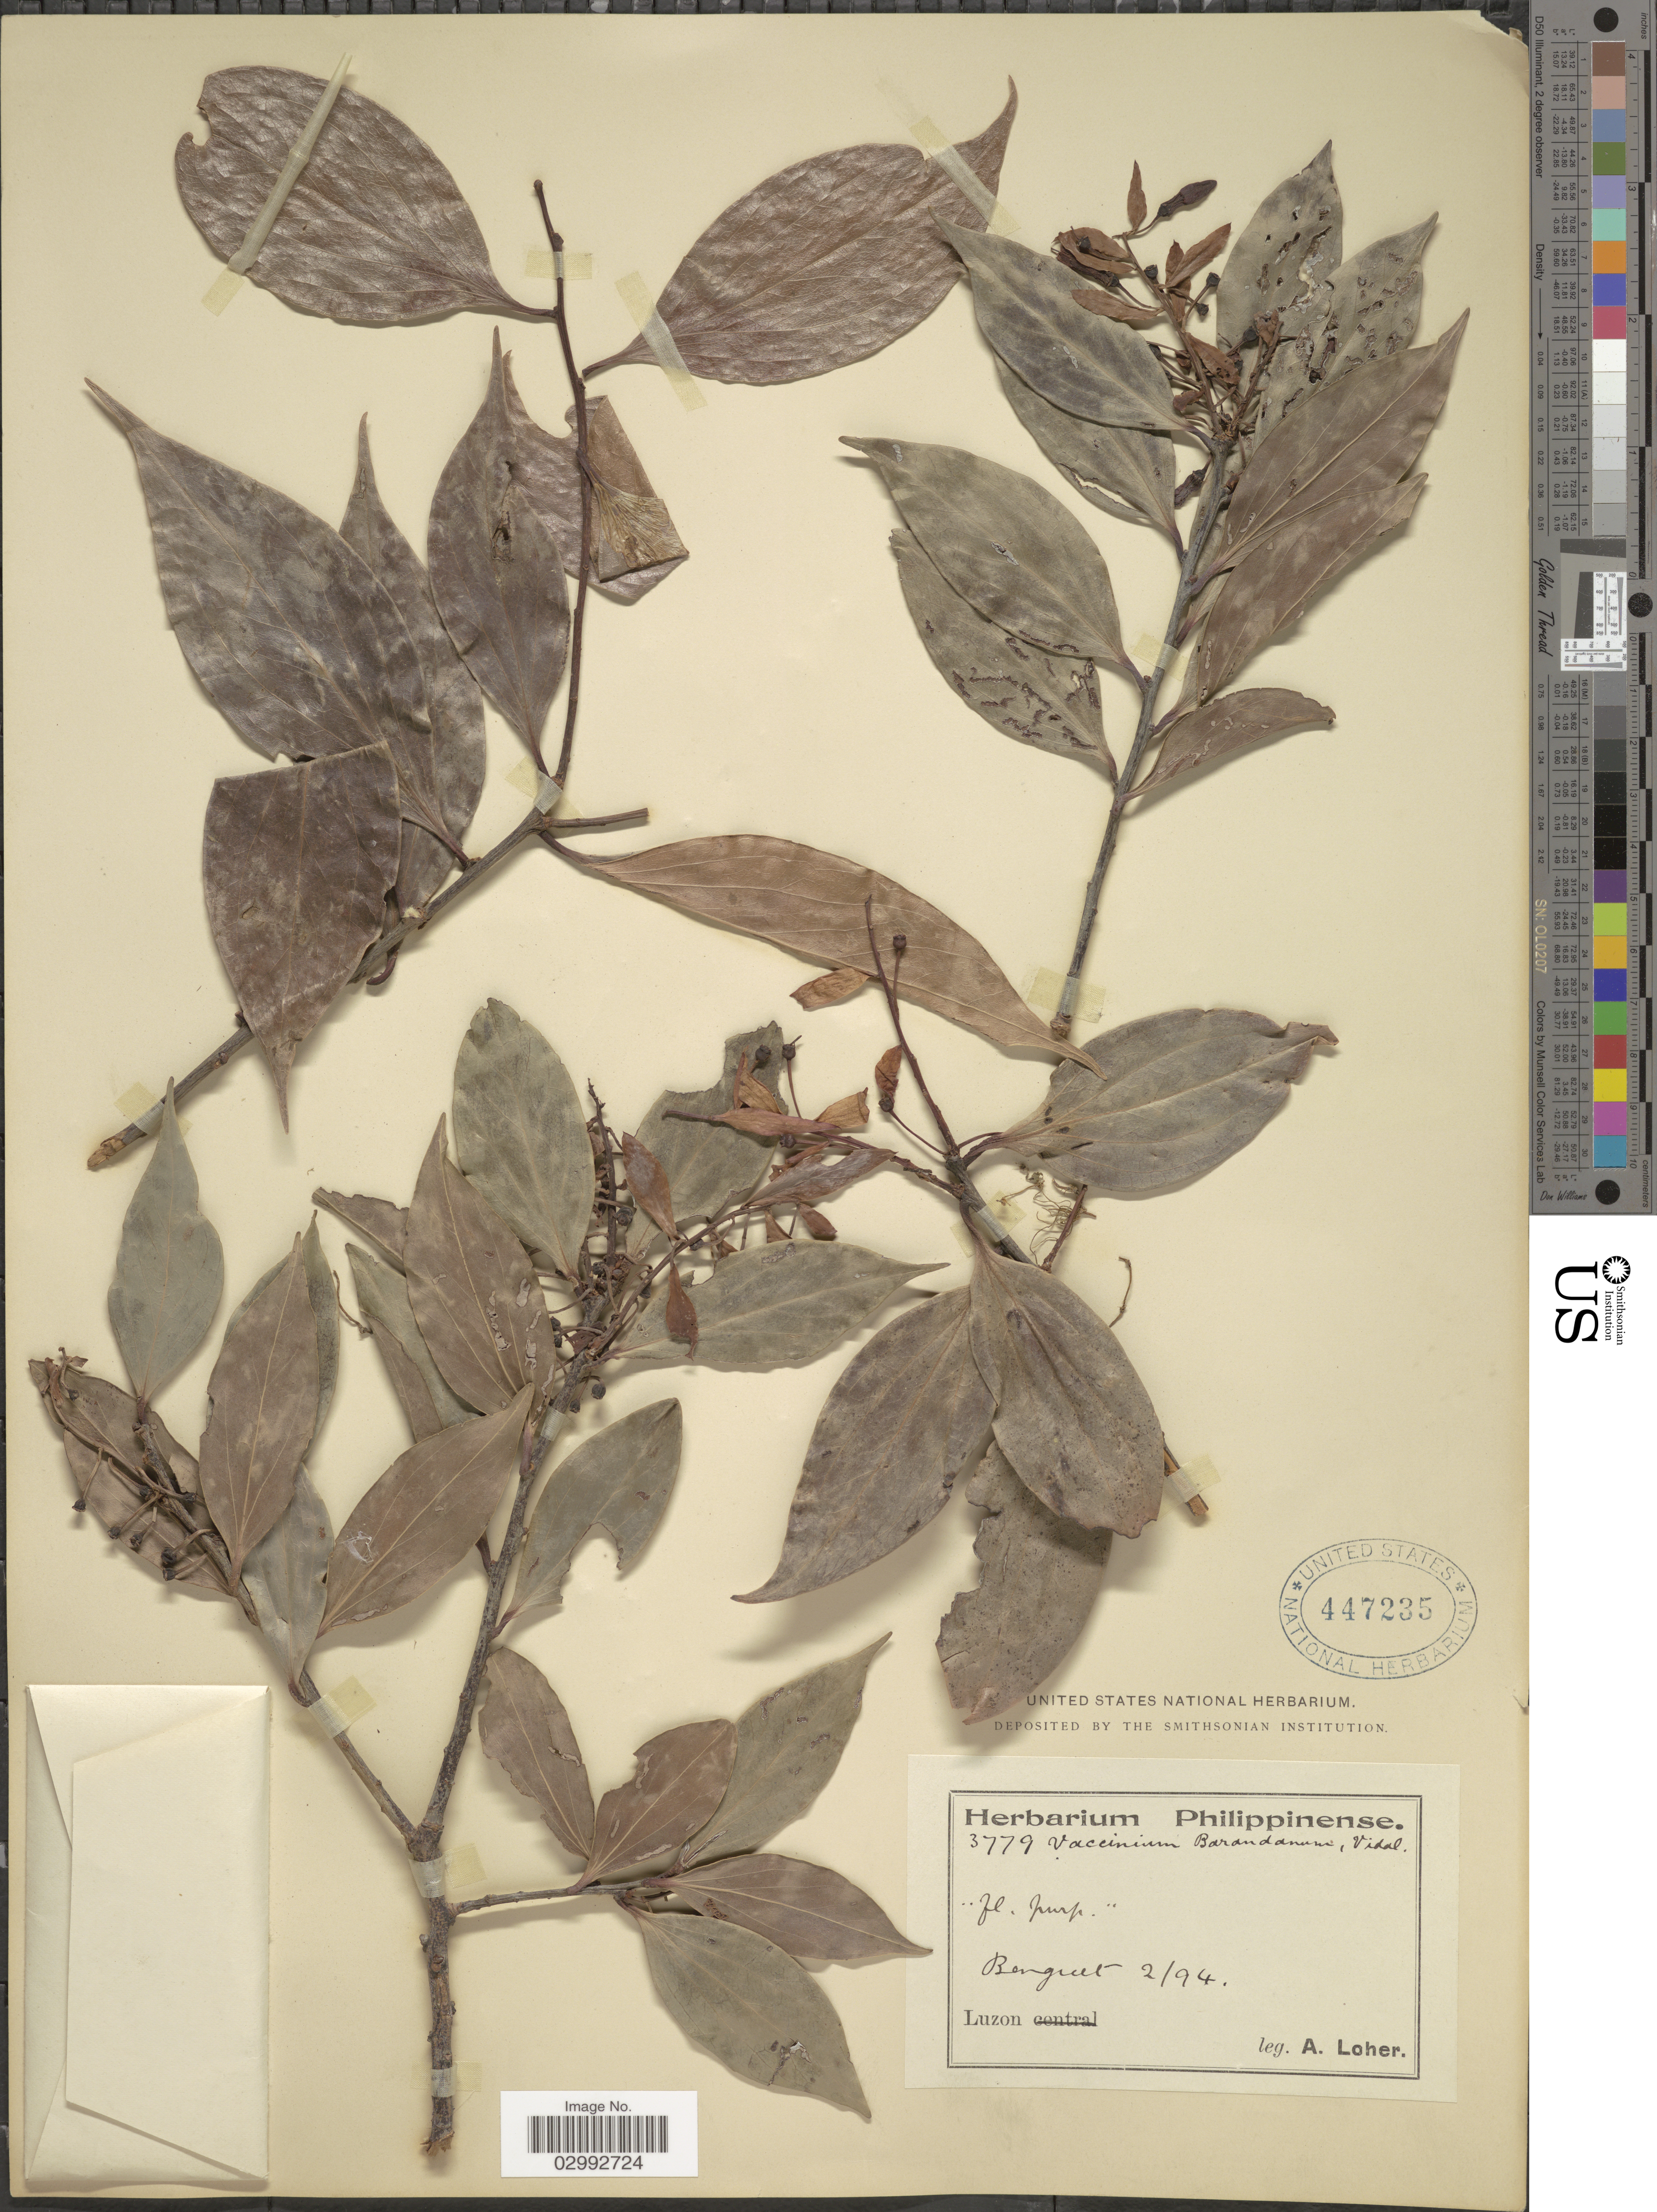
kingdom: Plantae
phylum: Tracheophyta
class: Magnoliopsida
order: Ericales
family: Ericaceae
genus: Vaccinium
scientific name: Vaccinium barandanum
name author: S. Vidal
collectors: A. Loher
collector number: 3779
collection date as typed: Transcribed d/m/y: /2/94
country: Philippines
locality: Benguet, Luzon.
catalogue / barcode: US 447235